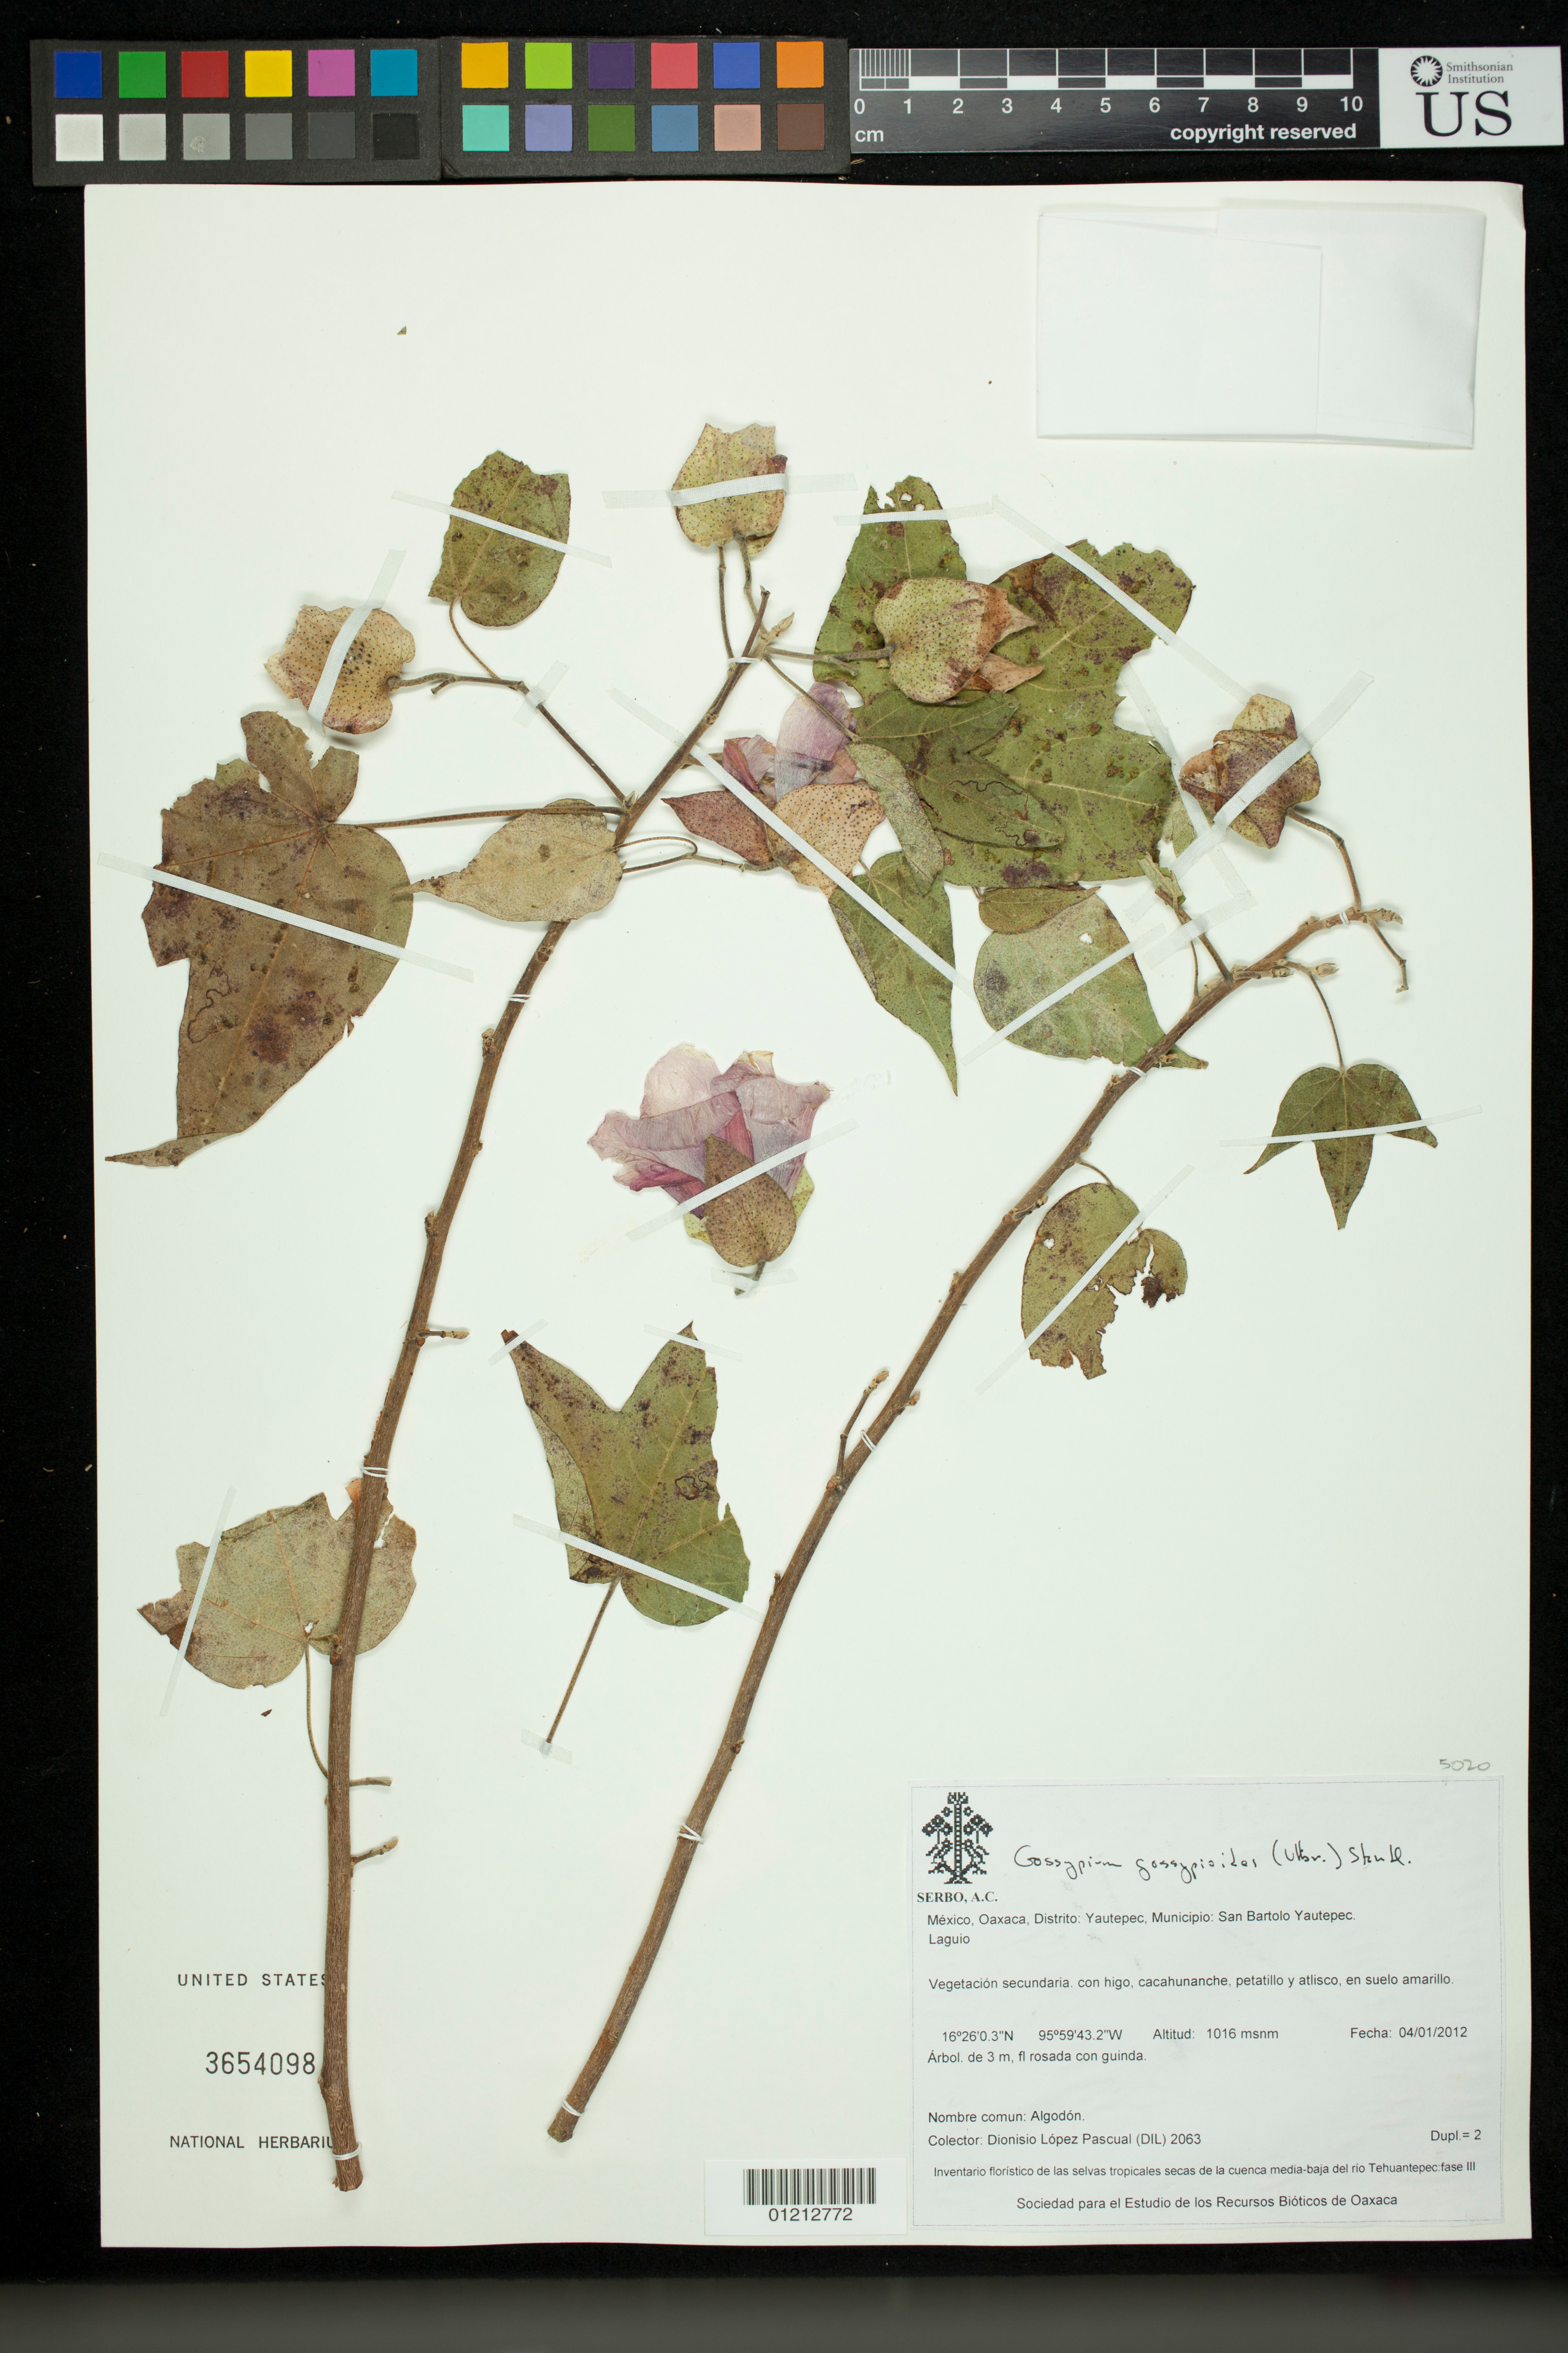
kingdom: Plantae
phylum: Tracheophyta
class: Magnoliopsida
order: Malvales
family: Malvaceae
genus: Gossypium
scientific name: Gossypium gossypioides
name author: (Ulbr.) Standl.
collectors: D. Lopez Pascual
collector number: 2063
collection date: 2012-01-04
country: Mexico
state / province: Oaxaca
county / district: San Bartolo Yautepec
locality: Distrito: Yautepec, Municipio: San Bartolo Yautepec. Laguio.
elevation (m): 1016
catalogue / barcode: US 3654098